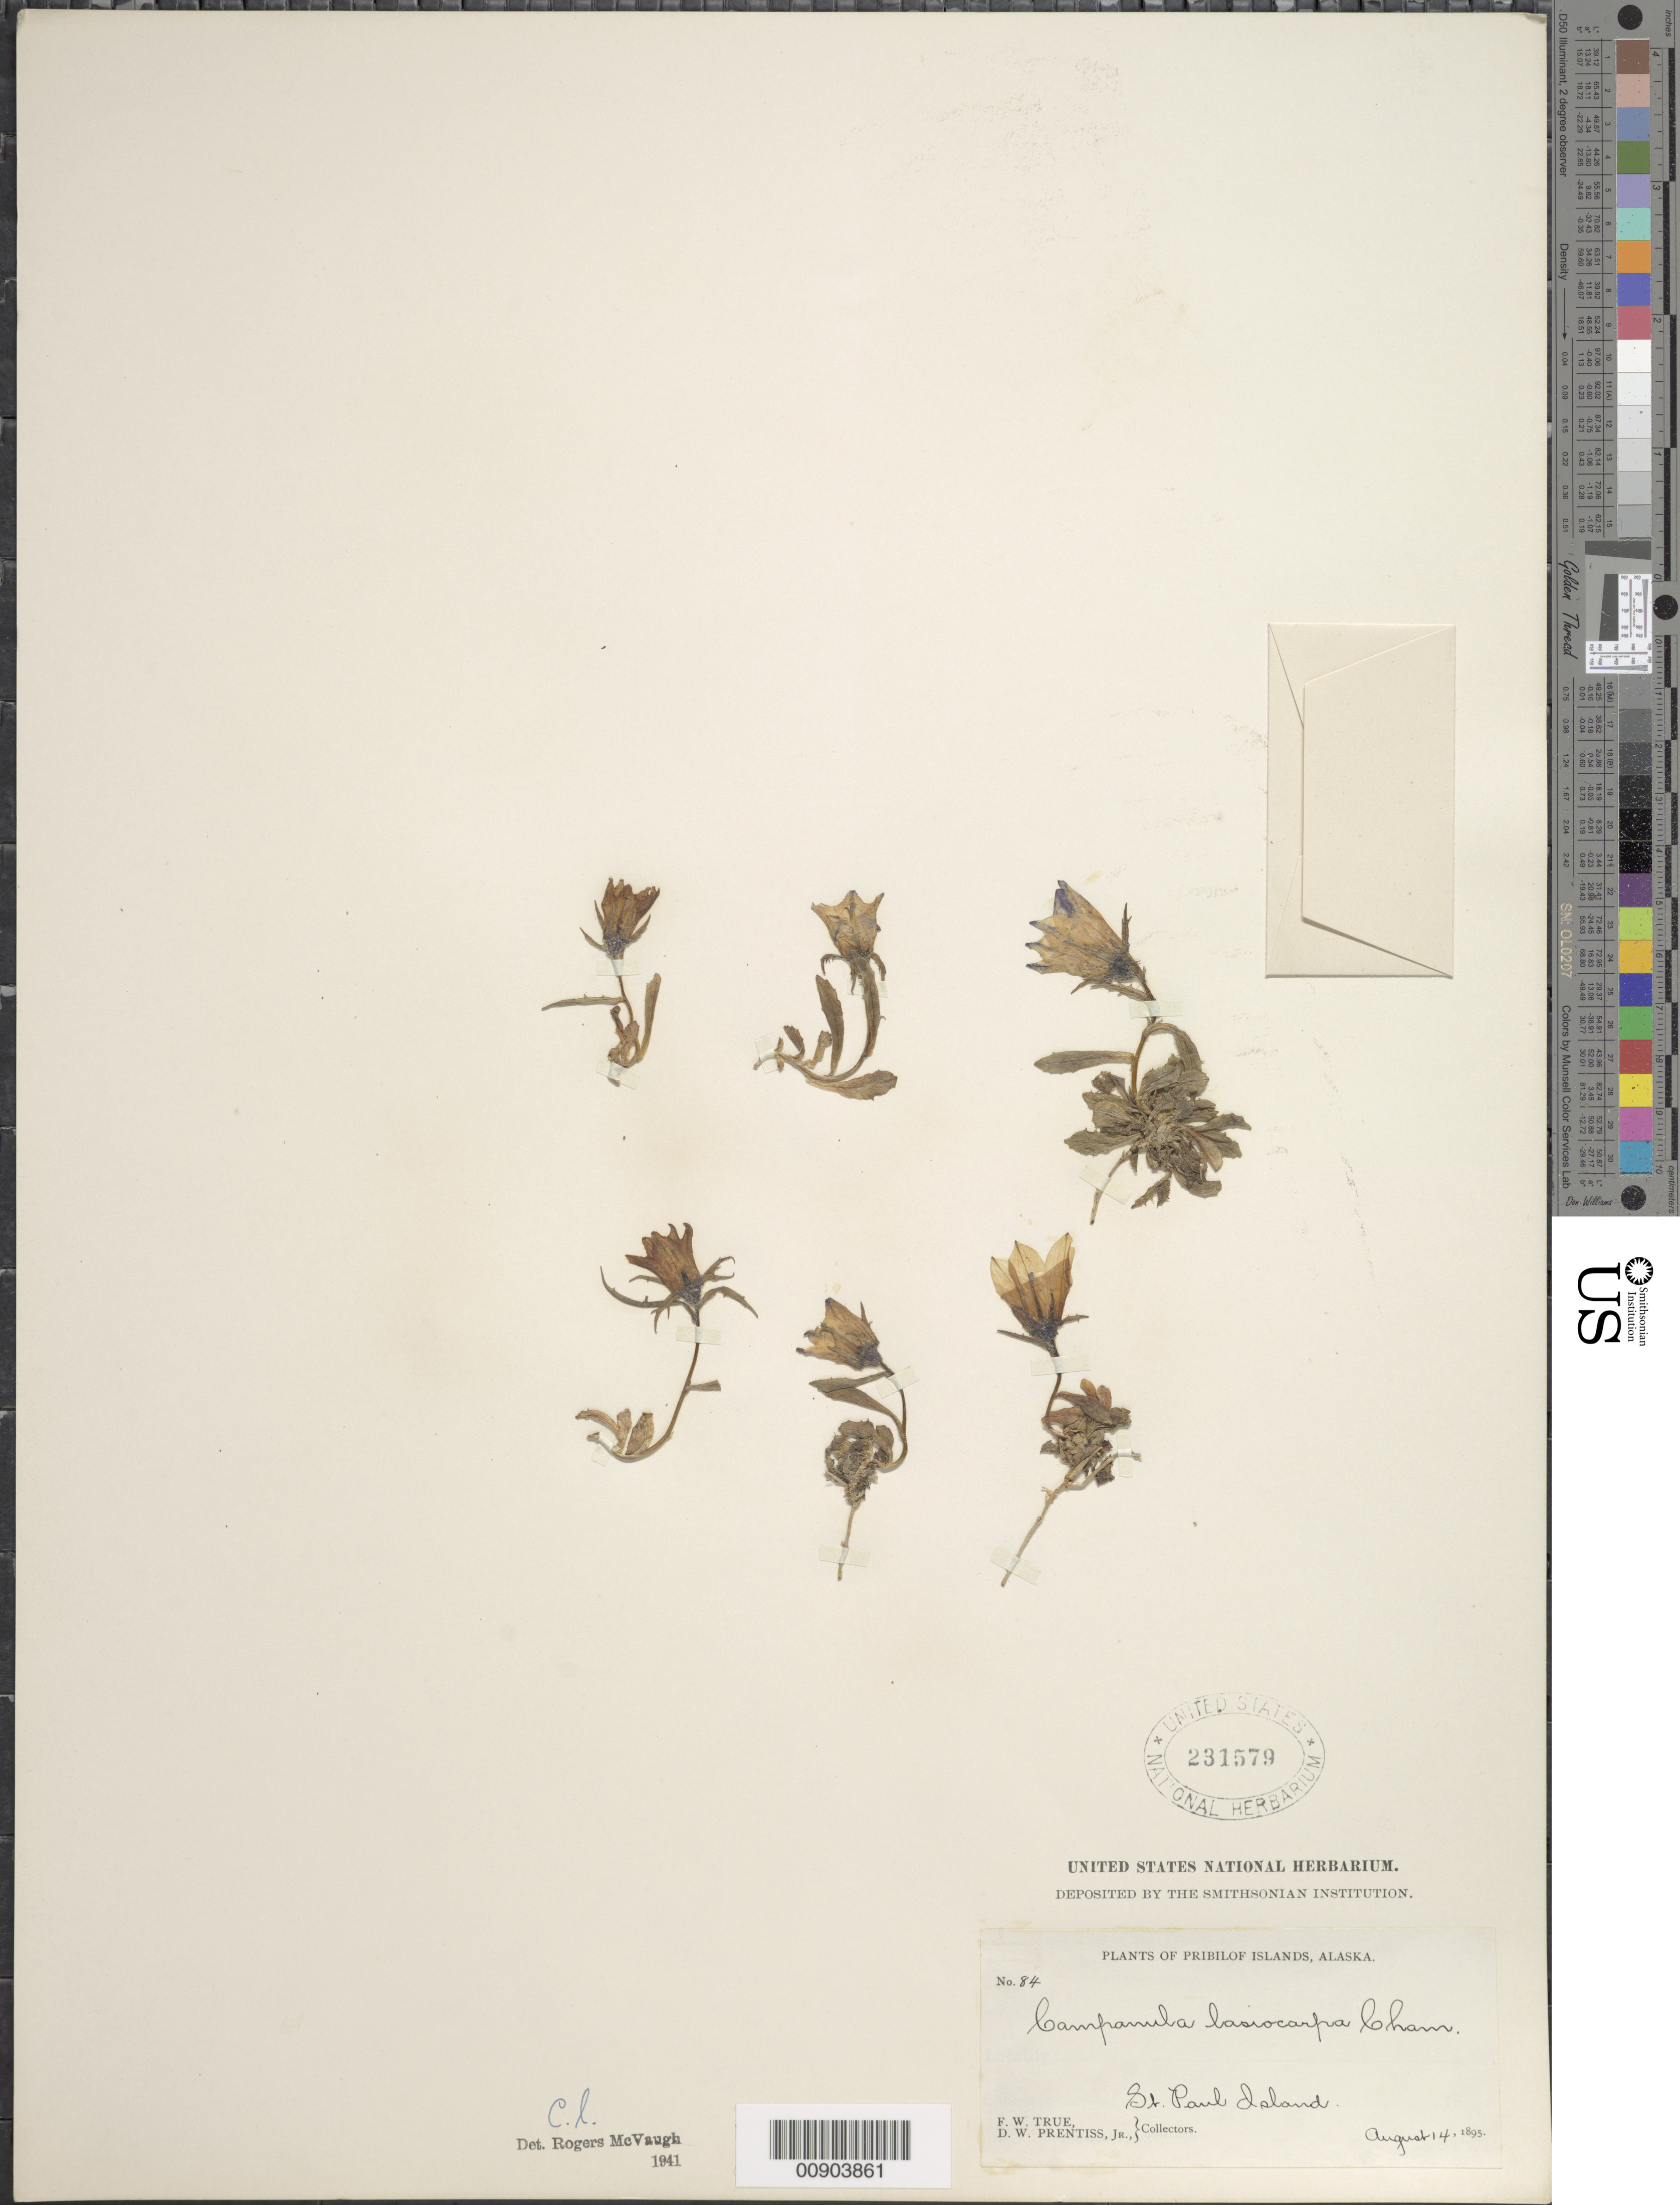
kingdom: Plantae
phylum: Tracheophyta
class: Magnoliopsida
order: Asterales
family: Campanulaceae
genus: Campanula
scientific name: Campanula lasiocarpa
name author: Cham.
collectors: F. True & D. Prentiss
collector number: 84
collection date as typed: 14 Aug 1895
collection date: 1895-08-14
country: United States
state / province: Alaska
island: St. Paul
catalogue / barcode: US 231579